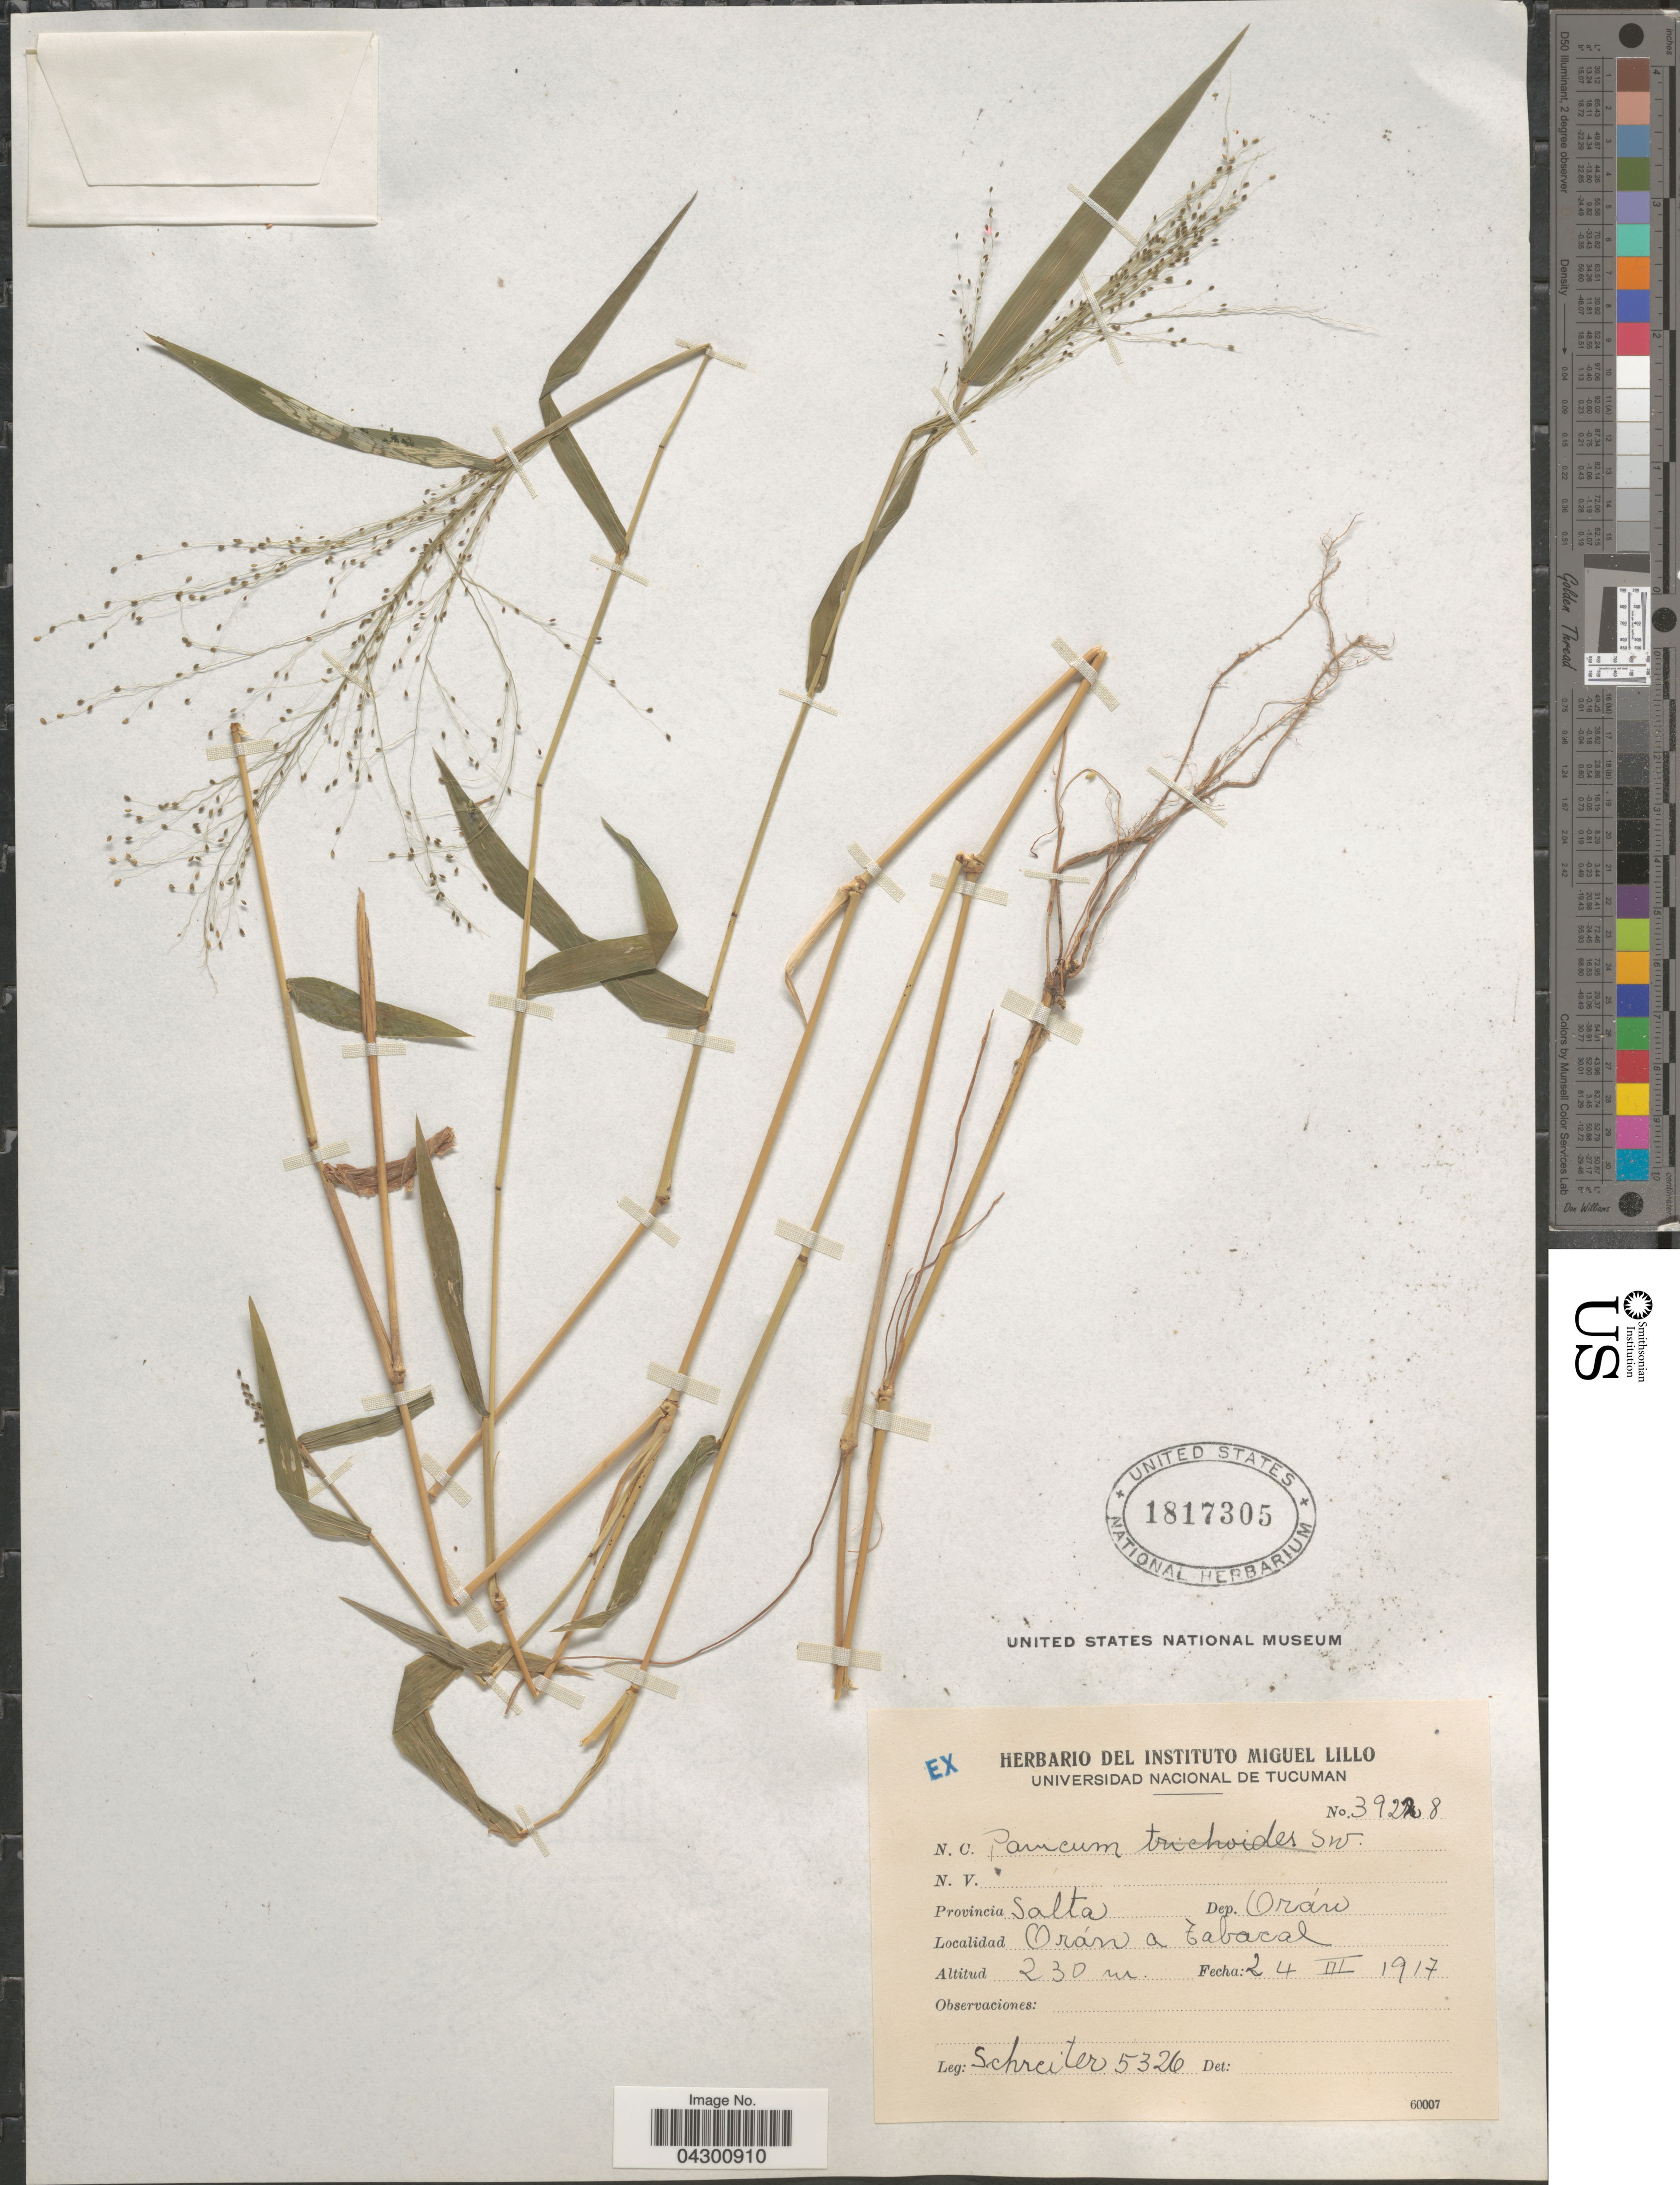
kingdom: Plantae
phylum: Tracheophyta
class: Liliopsida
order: Poales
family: Poaceae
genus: Panicum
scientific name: Panicum trichanthum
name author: Nees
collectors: -. Schreiter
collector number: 5326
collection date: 1917-03-24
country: Argentina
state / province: Salta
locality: Dep. Orán. Orán a Zabacal.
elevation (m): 230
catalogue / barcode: US 1817305